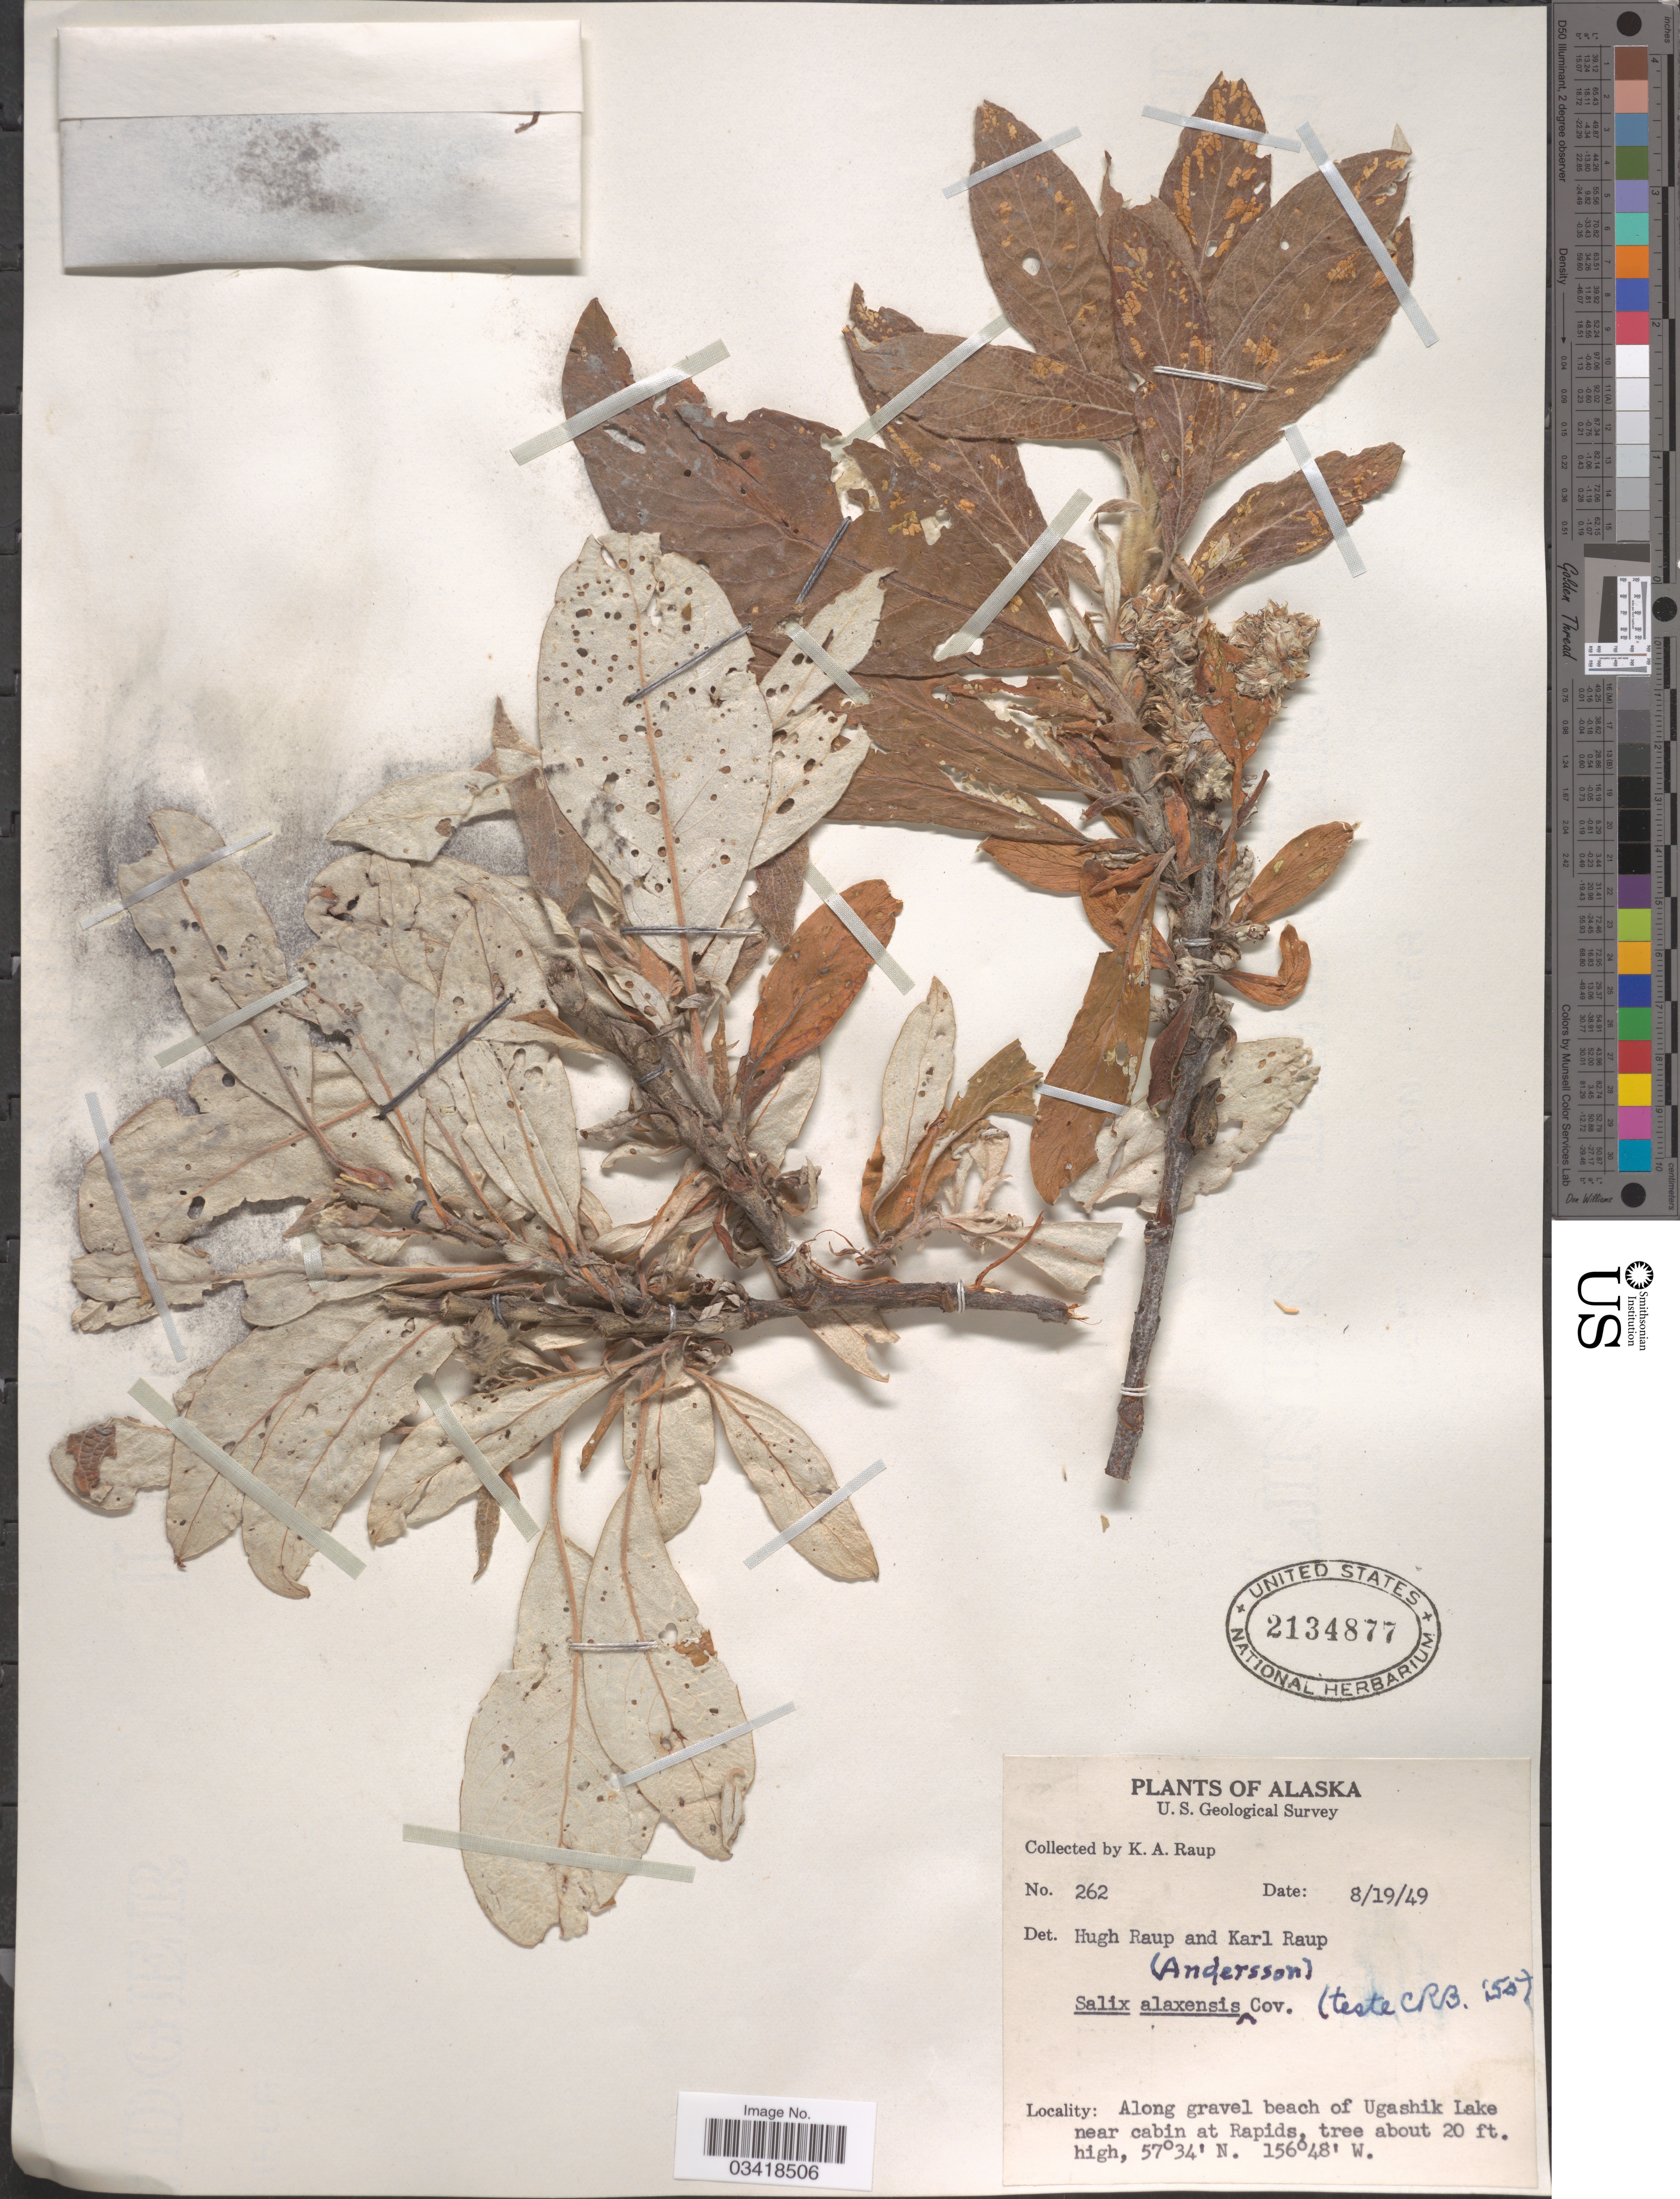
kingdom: Plantae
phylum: Tracheophyta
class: Magnoliopsida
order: Malpighiales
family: Salicaceae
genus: Salix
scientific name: Salix alaxensis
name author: (Andersson) Coville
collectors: K. Raup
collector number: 262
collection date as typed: Transcribed d/m/y: 19/8/49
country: United States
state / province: Alaska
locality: Along gravel beach of Ugashik Lake near cabin at Rapids.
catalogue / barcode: US 2134877